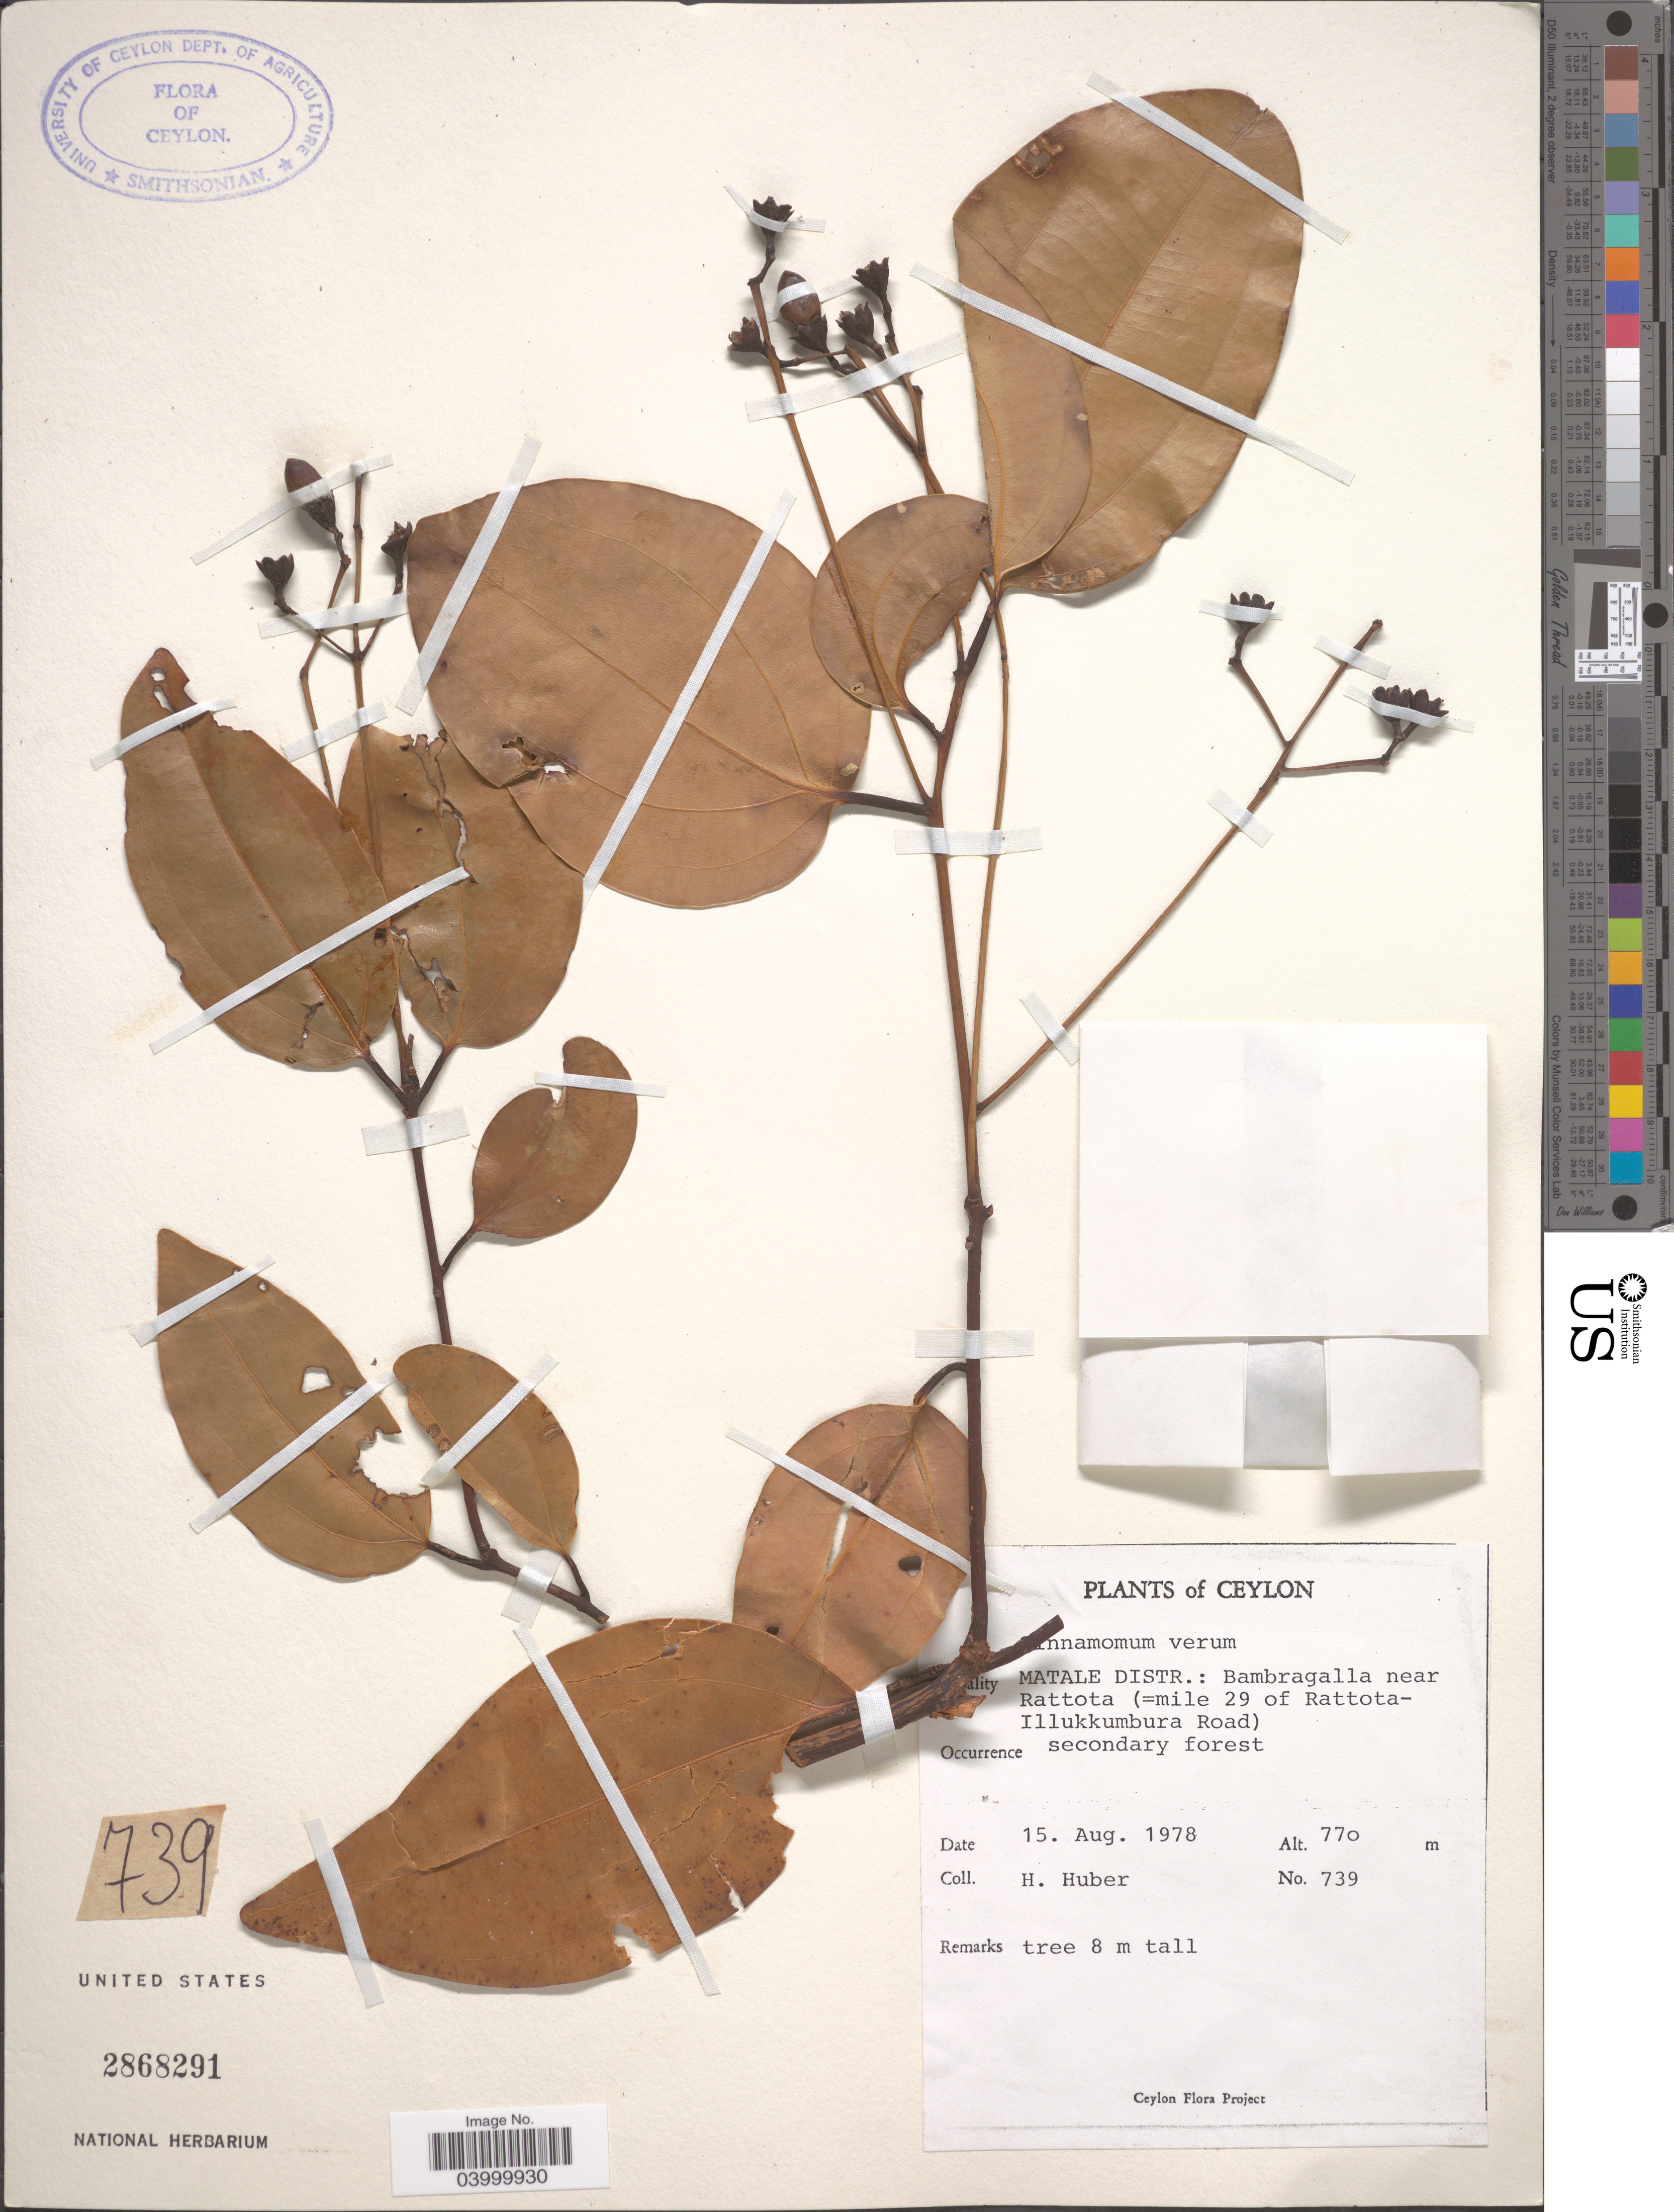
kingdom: Plantae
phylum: Tracheophyta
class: Magnoliopsida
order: Laurales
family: Lauraceae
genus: Cinnamomum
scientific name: Cinnamomum verum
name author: J. Presl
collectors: H. Huber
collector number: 739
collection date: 1978-08-15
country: Sri Lanka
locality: Ceylon. Matale Distr.: Bambragalla near Rattota (=mile 29 of Rattota-Illukkumbura Road).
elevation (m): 770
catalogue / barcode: US 2868291